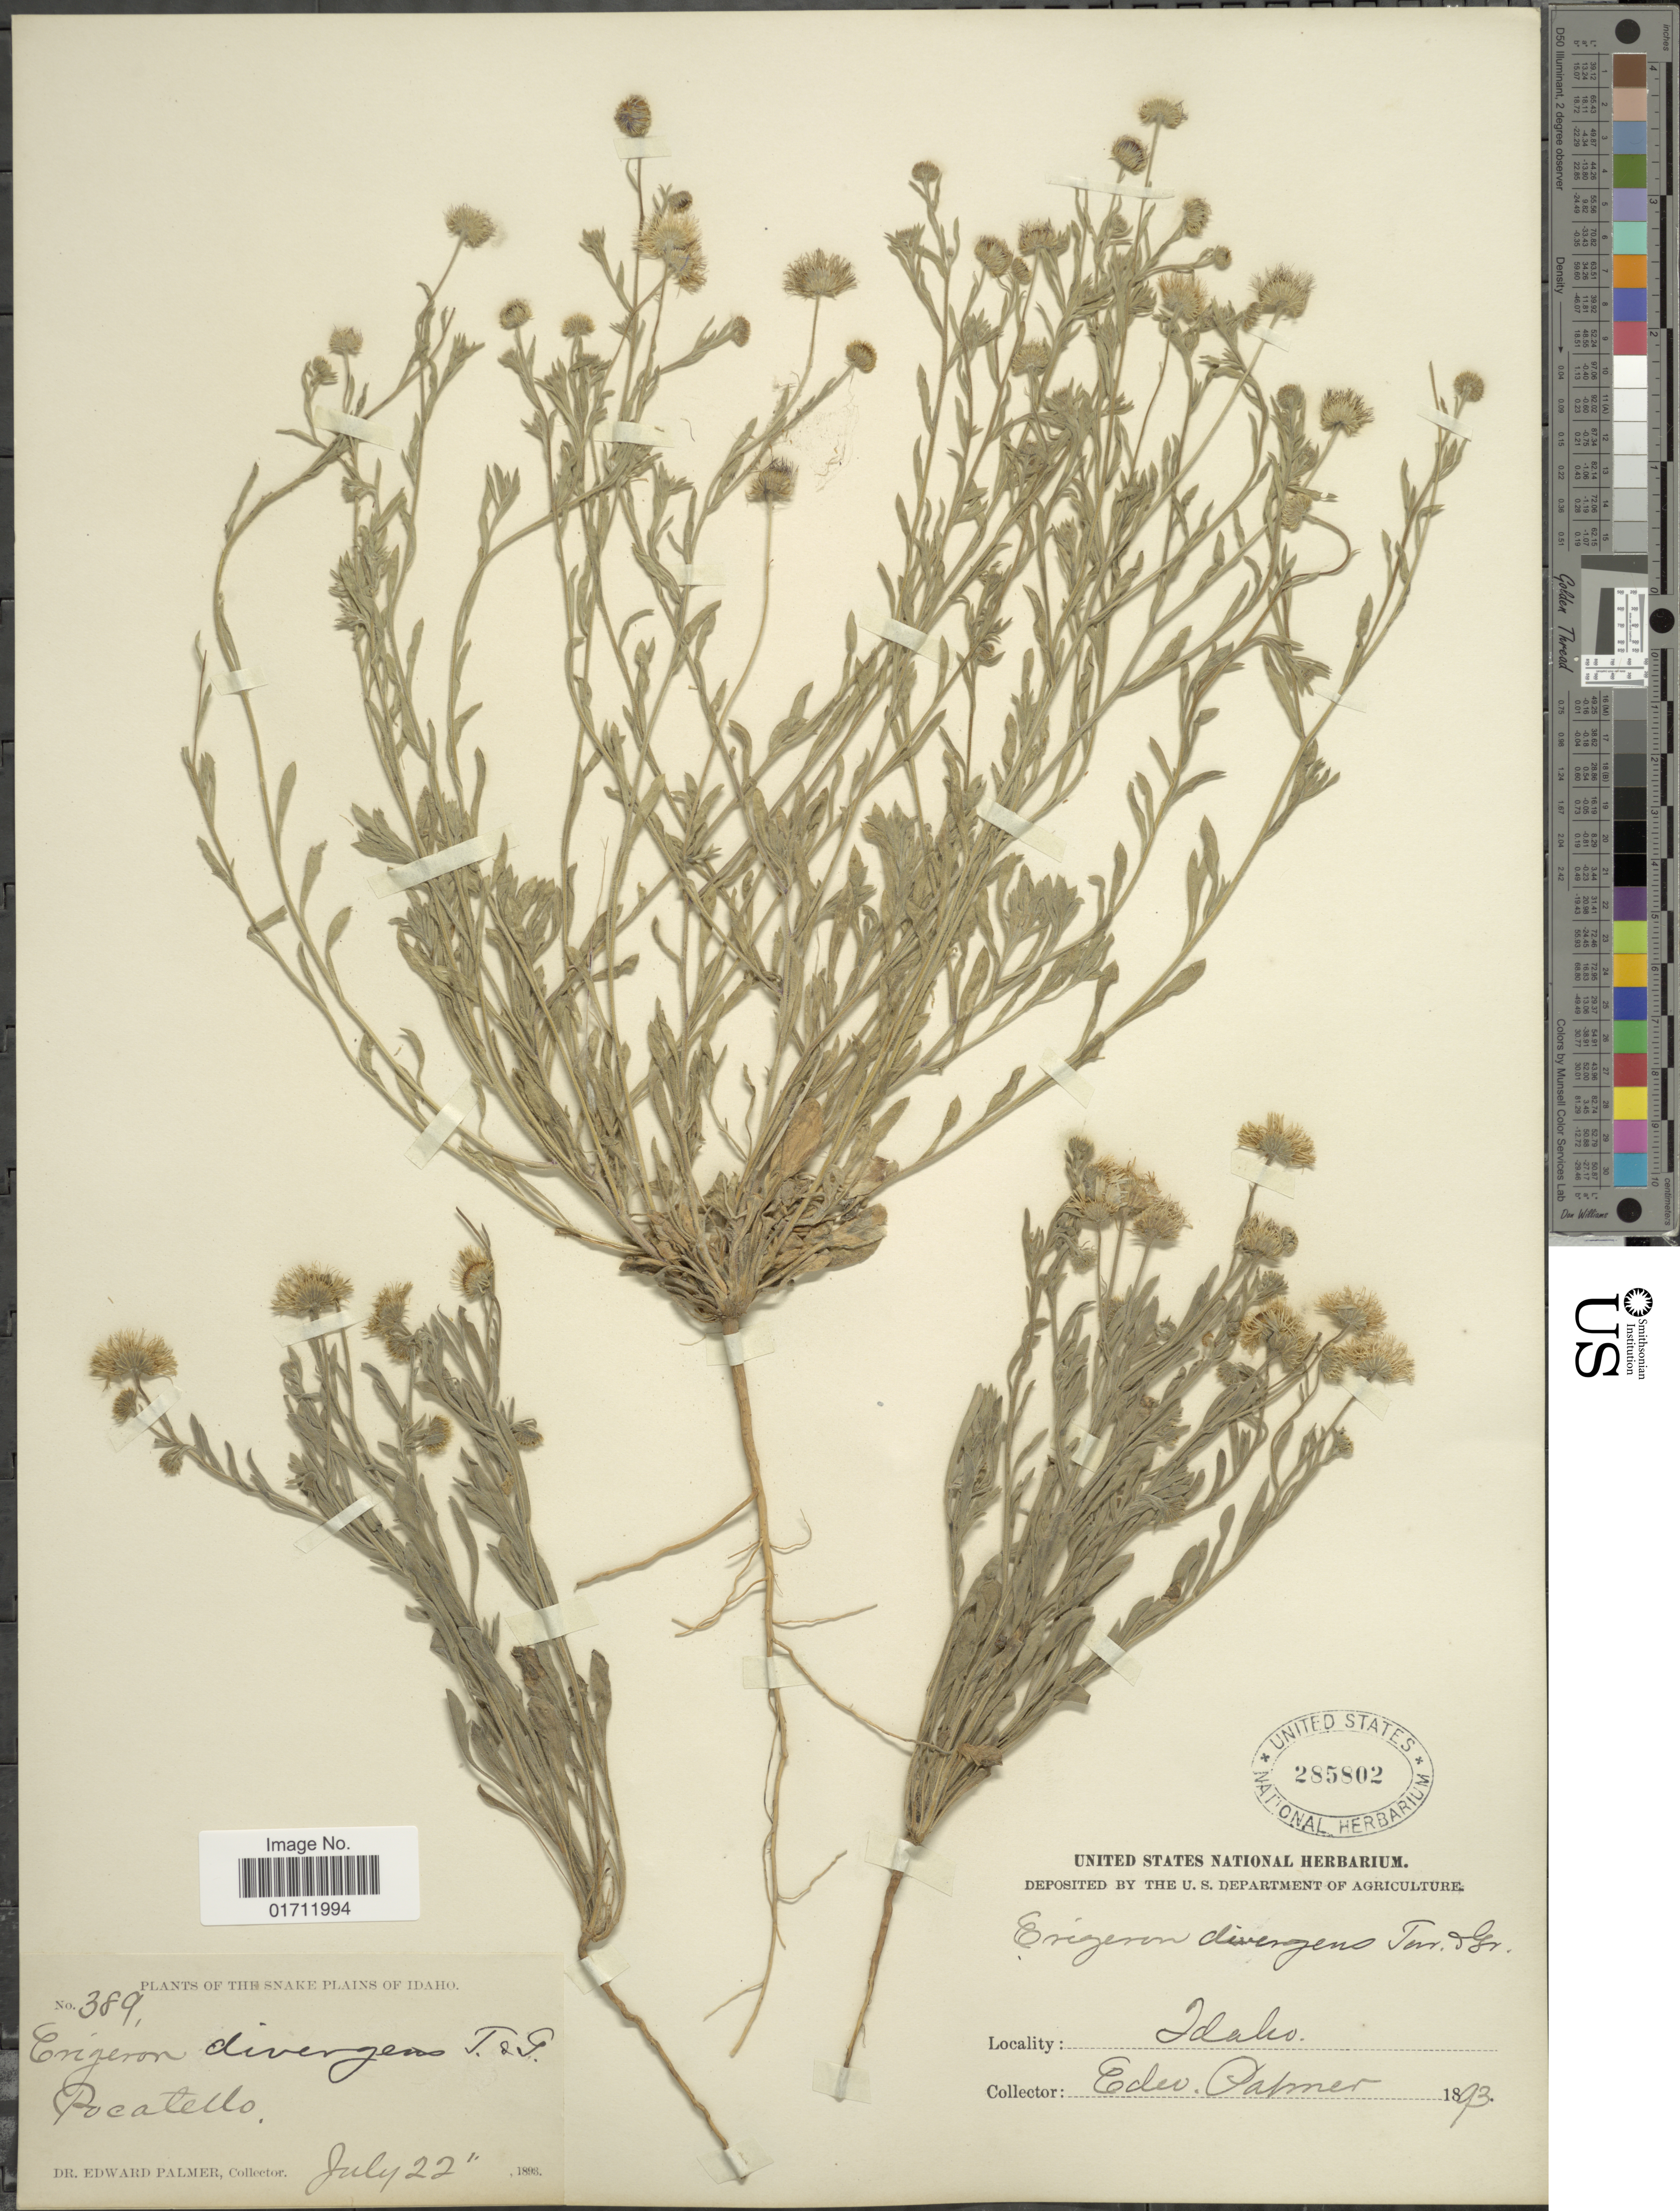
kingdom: Plantae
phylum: Tracheophyta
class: Magnoliopsida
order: Asterales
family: Asteraceae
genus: Erigeron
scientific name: Erigeron divergens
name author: Torr. & A. Gray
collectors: E. Palmer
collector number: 389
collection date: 1893-07-22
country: United States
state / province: Idaho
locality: The Snake Plains of Idaho, Pocatello.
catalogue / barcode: US 285802